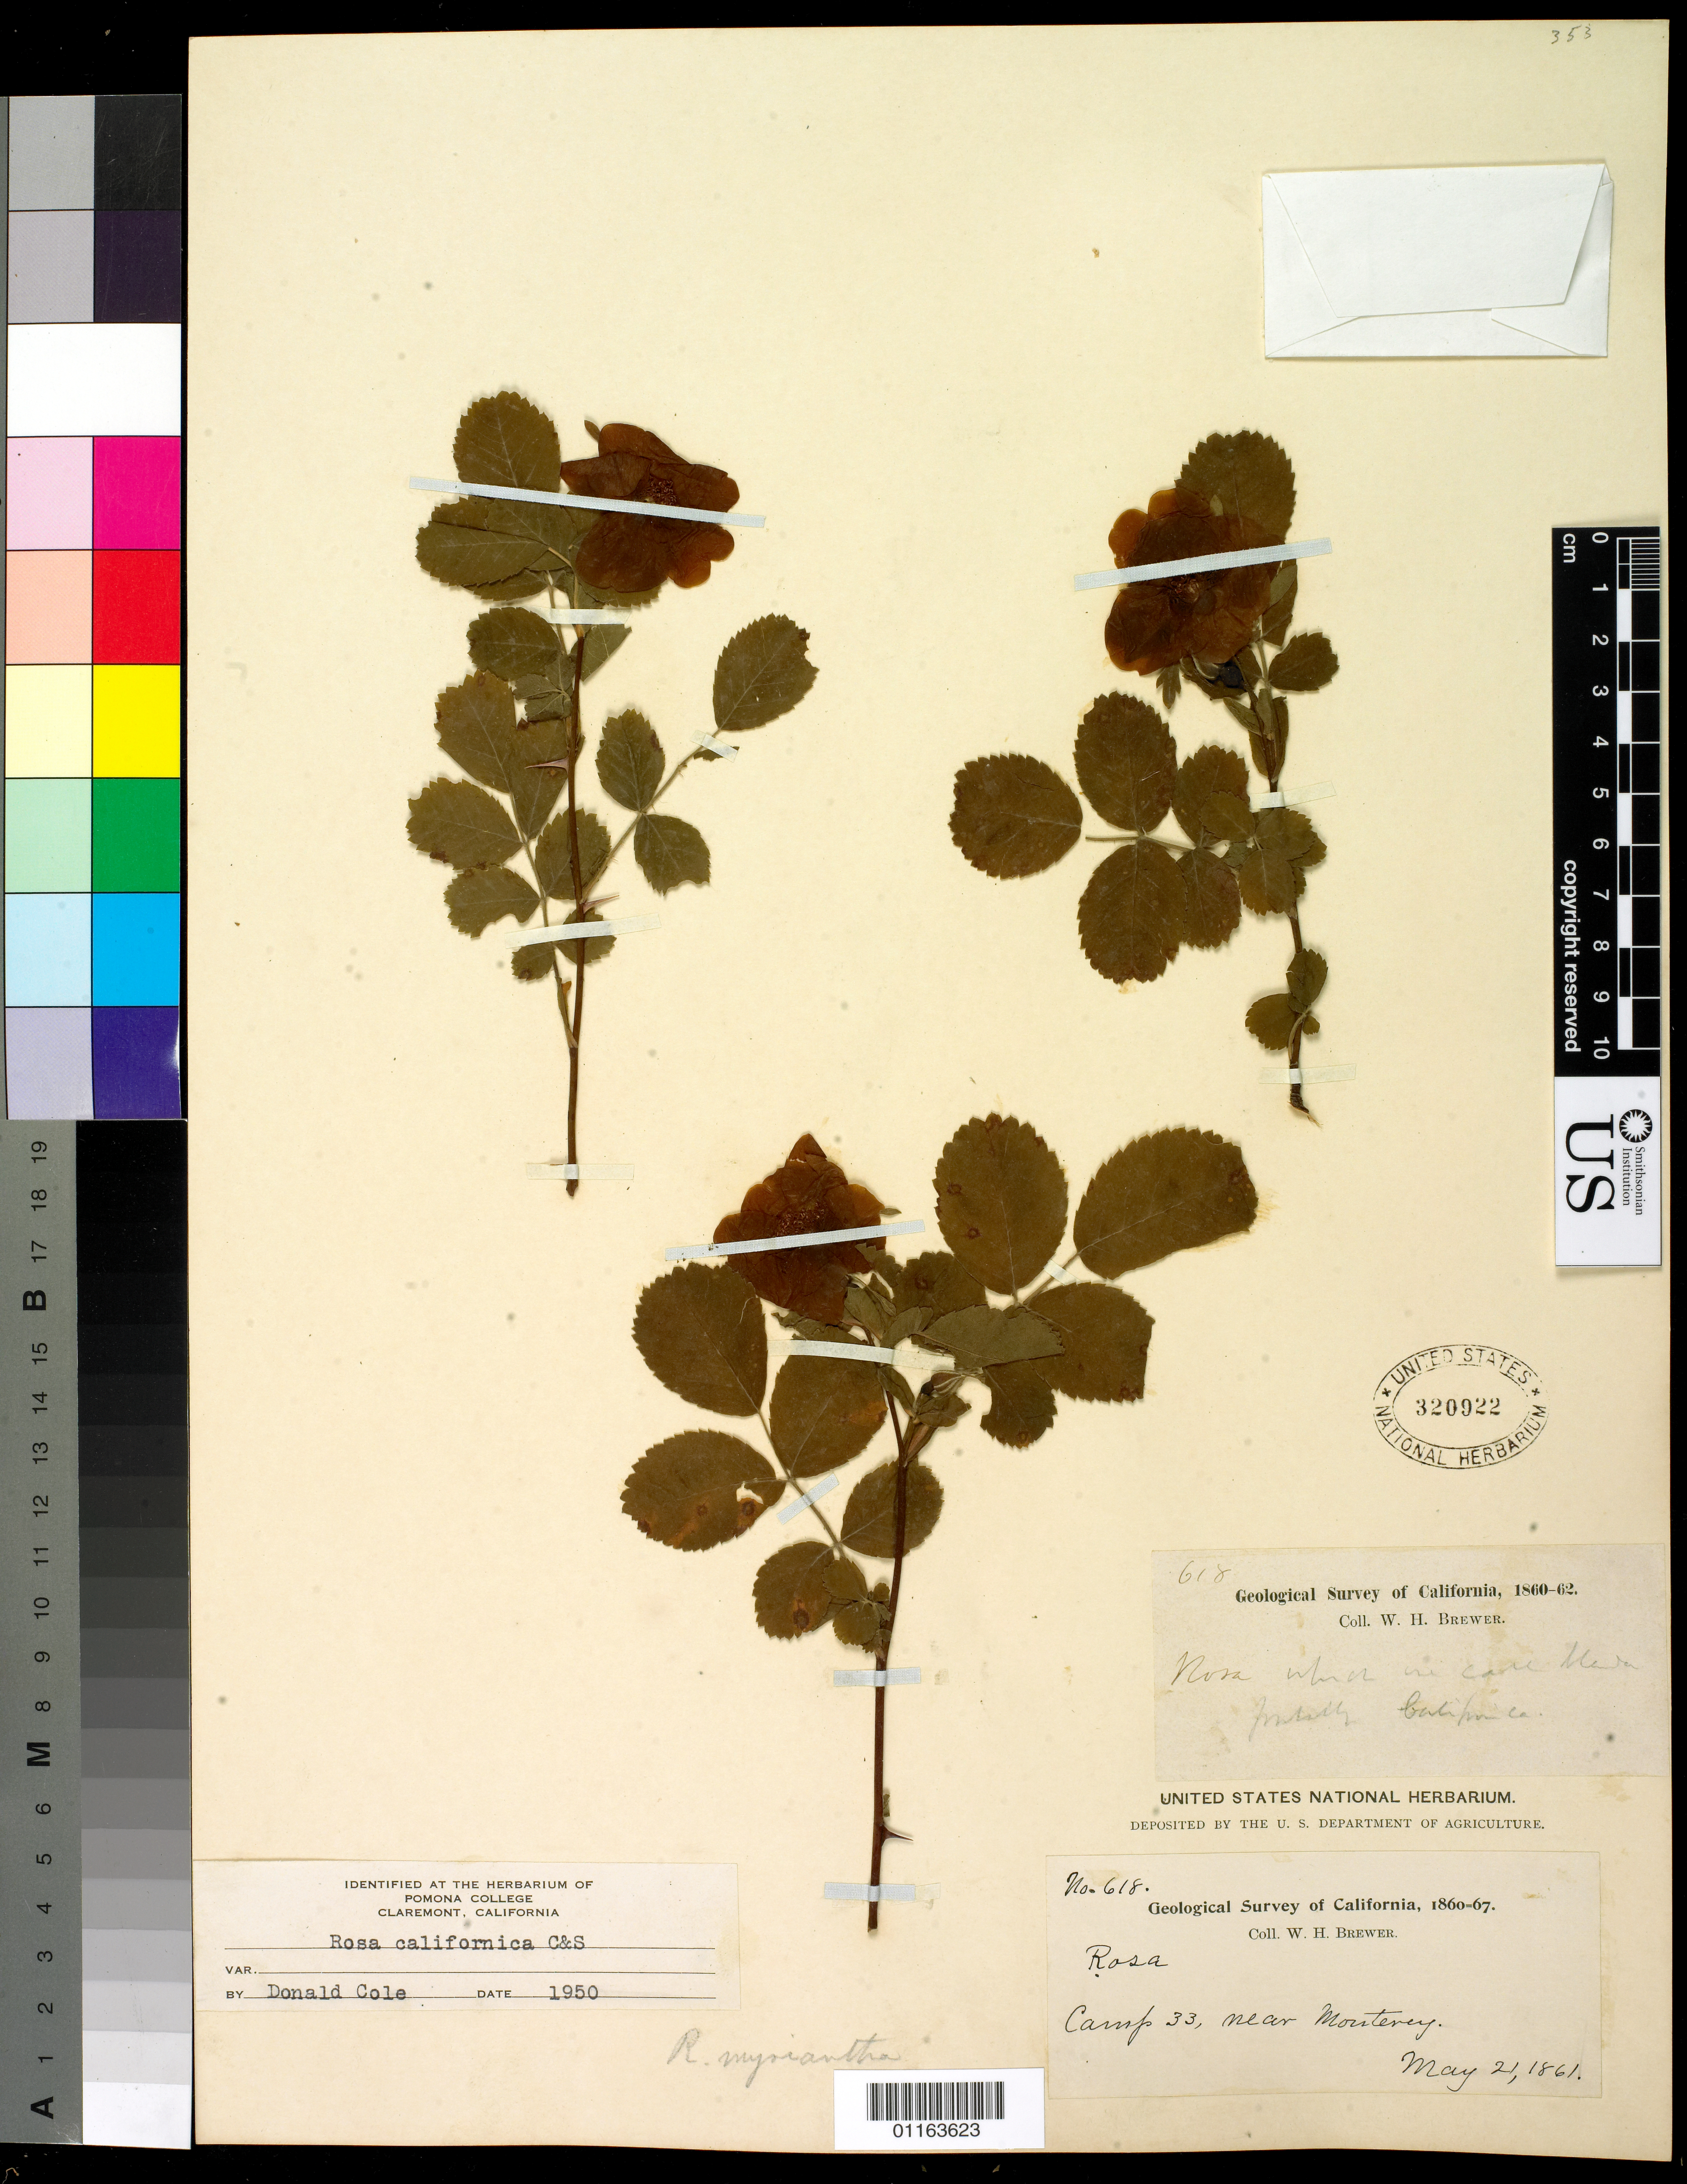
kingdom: Plantae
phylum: Tracheophyta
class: Magnoliopsida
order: Rosales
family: Rosaceae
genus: Rosa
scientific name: Rosa californica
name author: Cham. & Schltdl.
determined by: Cole, D.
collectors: W. H. Brewer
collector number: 618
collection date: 1861-05-21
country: United States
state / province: California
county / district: Monterey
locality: Camp 33, near Monterey.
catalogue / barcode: US 320922